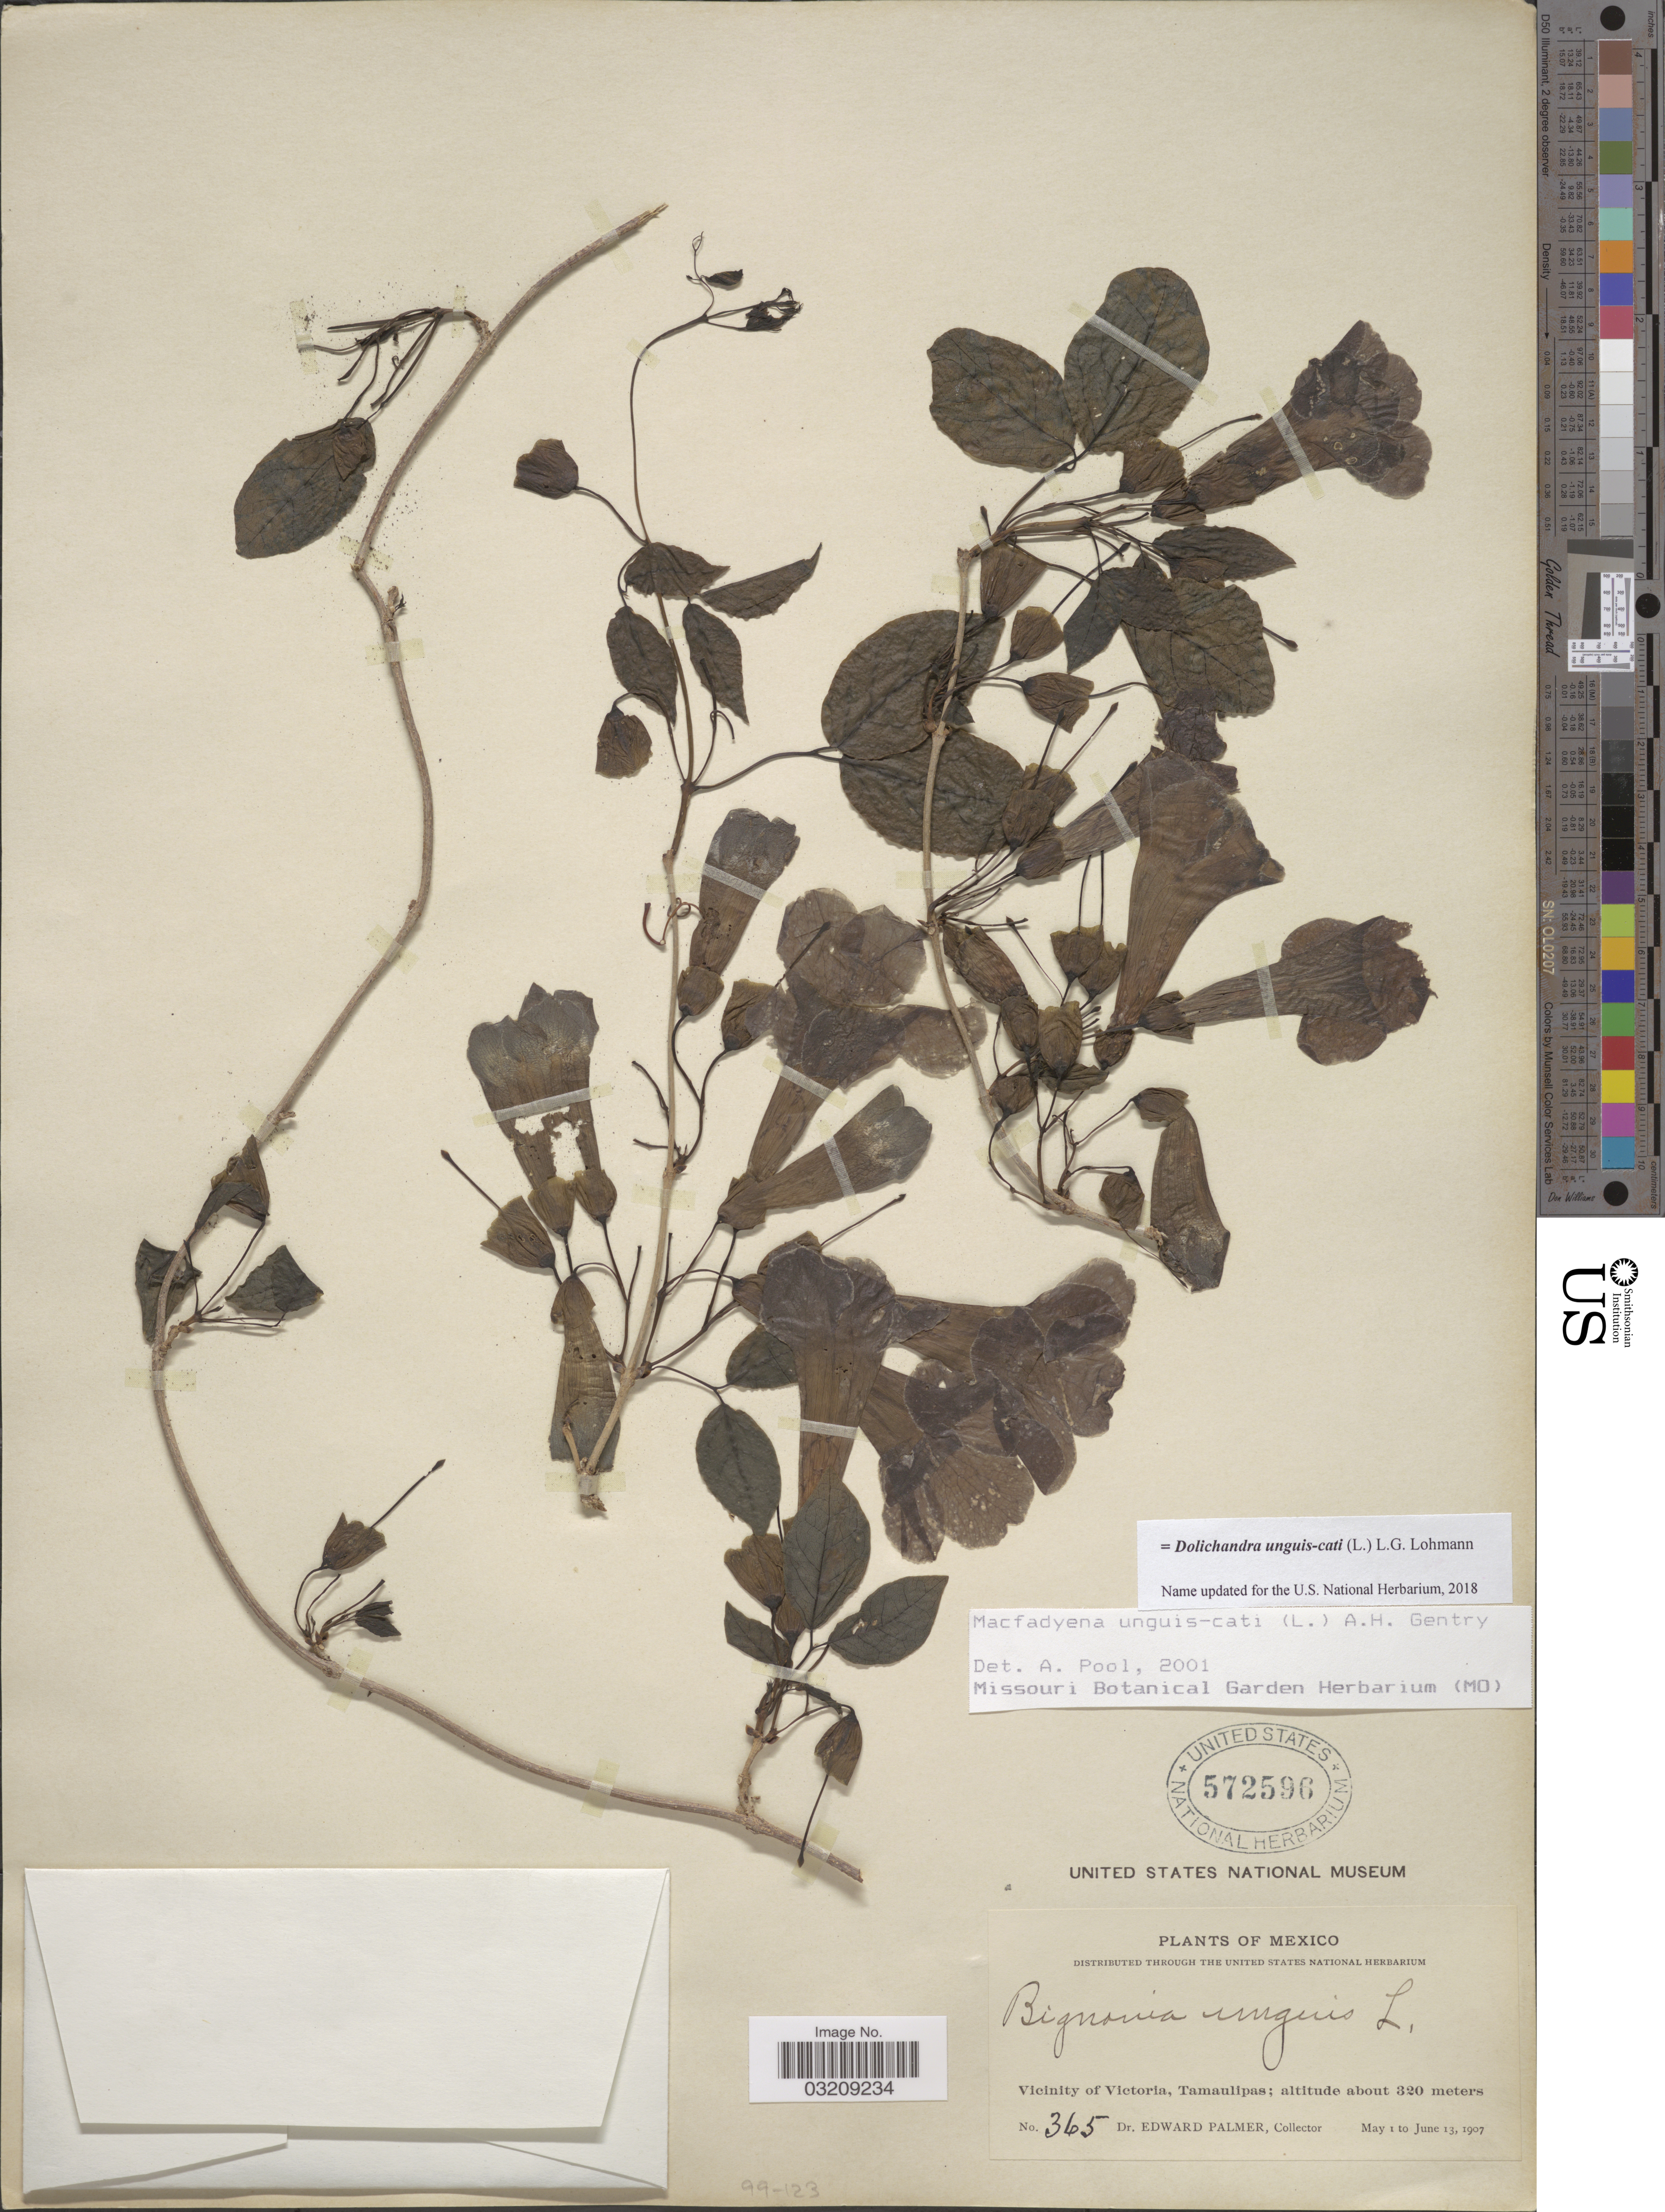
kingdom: Plantae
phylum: Tracheophyta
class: Magnoliopsida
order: Lamiales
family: Bignoniaceae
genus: Dolichandra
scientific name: Dolichandra unguis-cati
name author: (L.) L.G. Lohmann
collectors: E. Palmer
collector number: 365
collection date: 1907-05-01/1907-06-13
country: Mexico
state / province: Tamaulipas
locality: Vicinity of Victoria.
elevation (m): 320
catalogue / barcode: US 572596